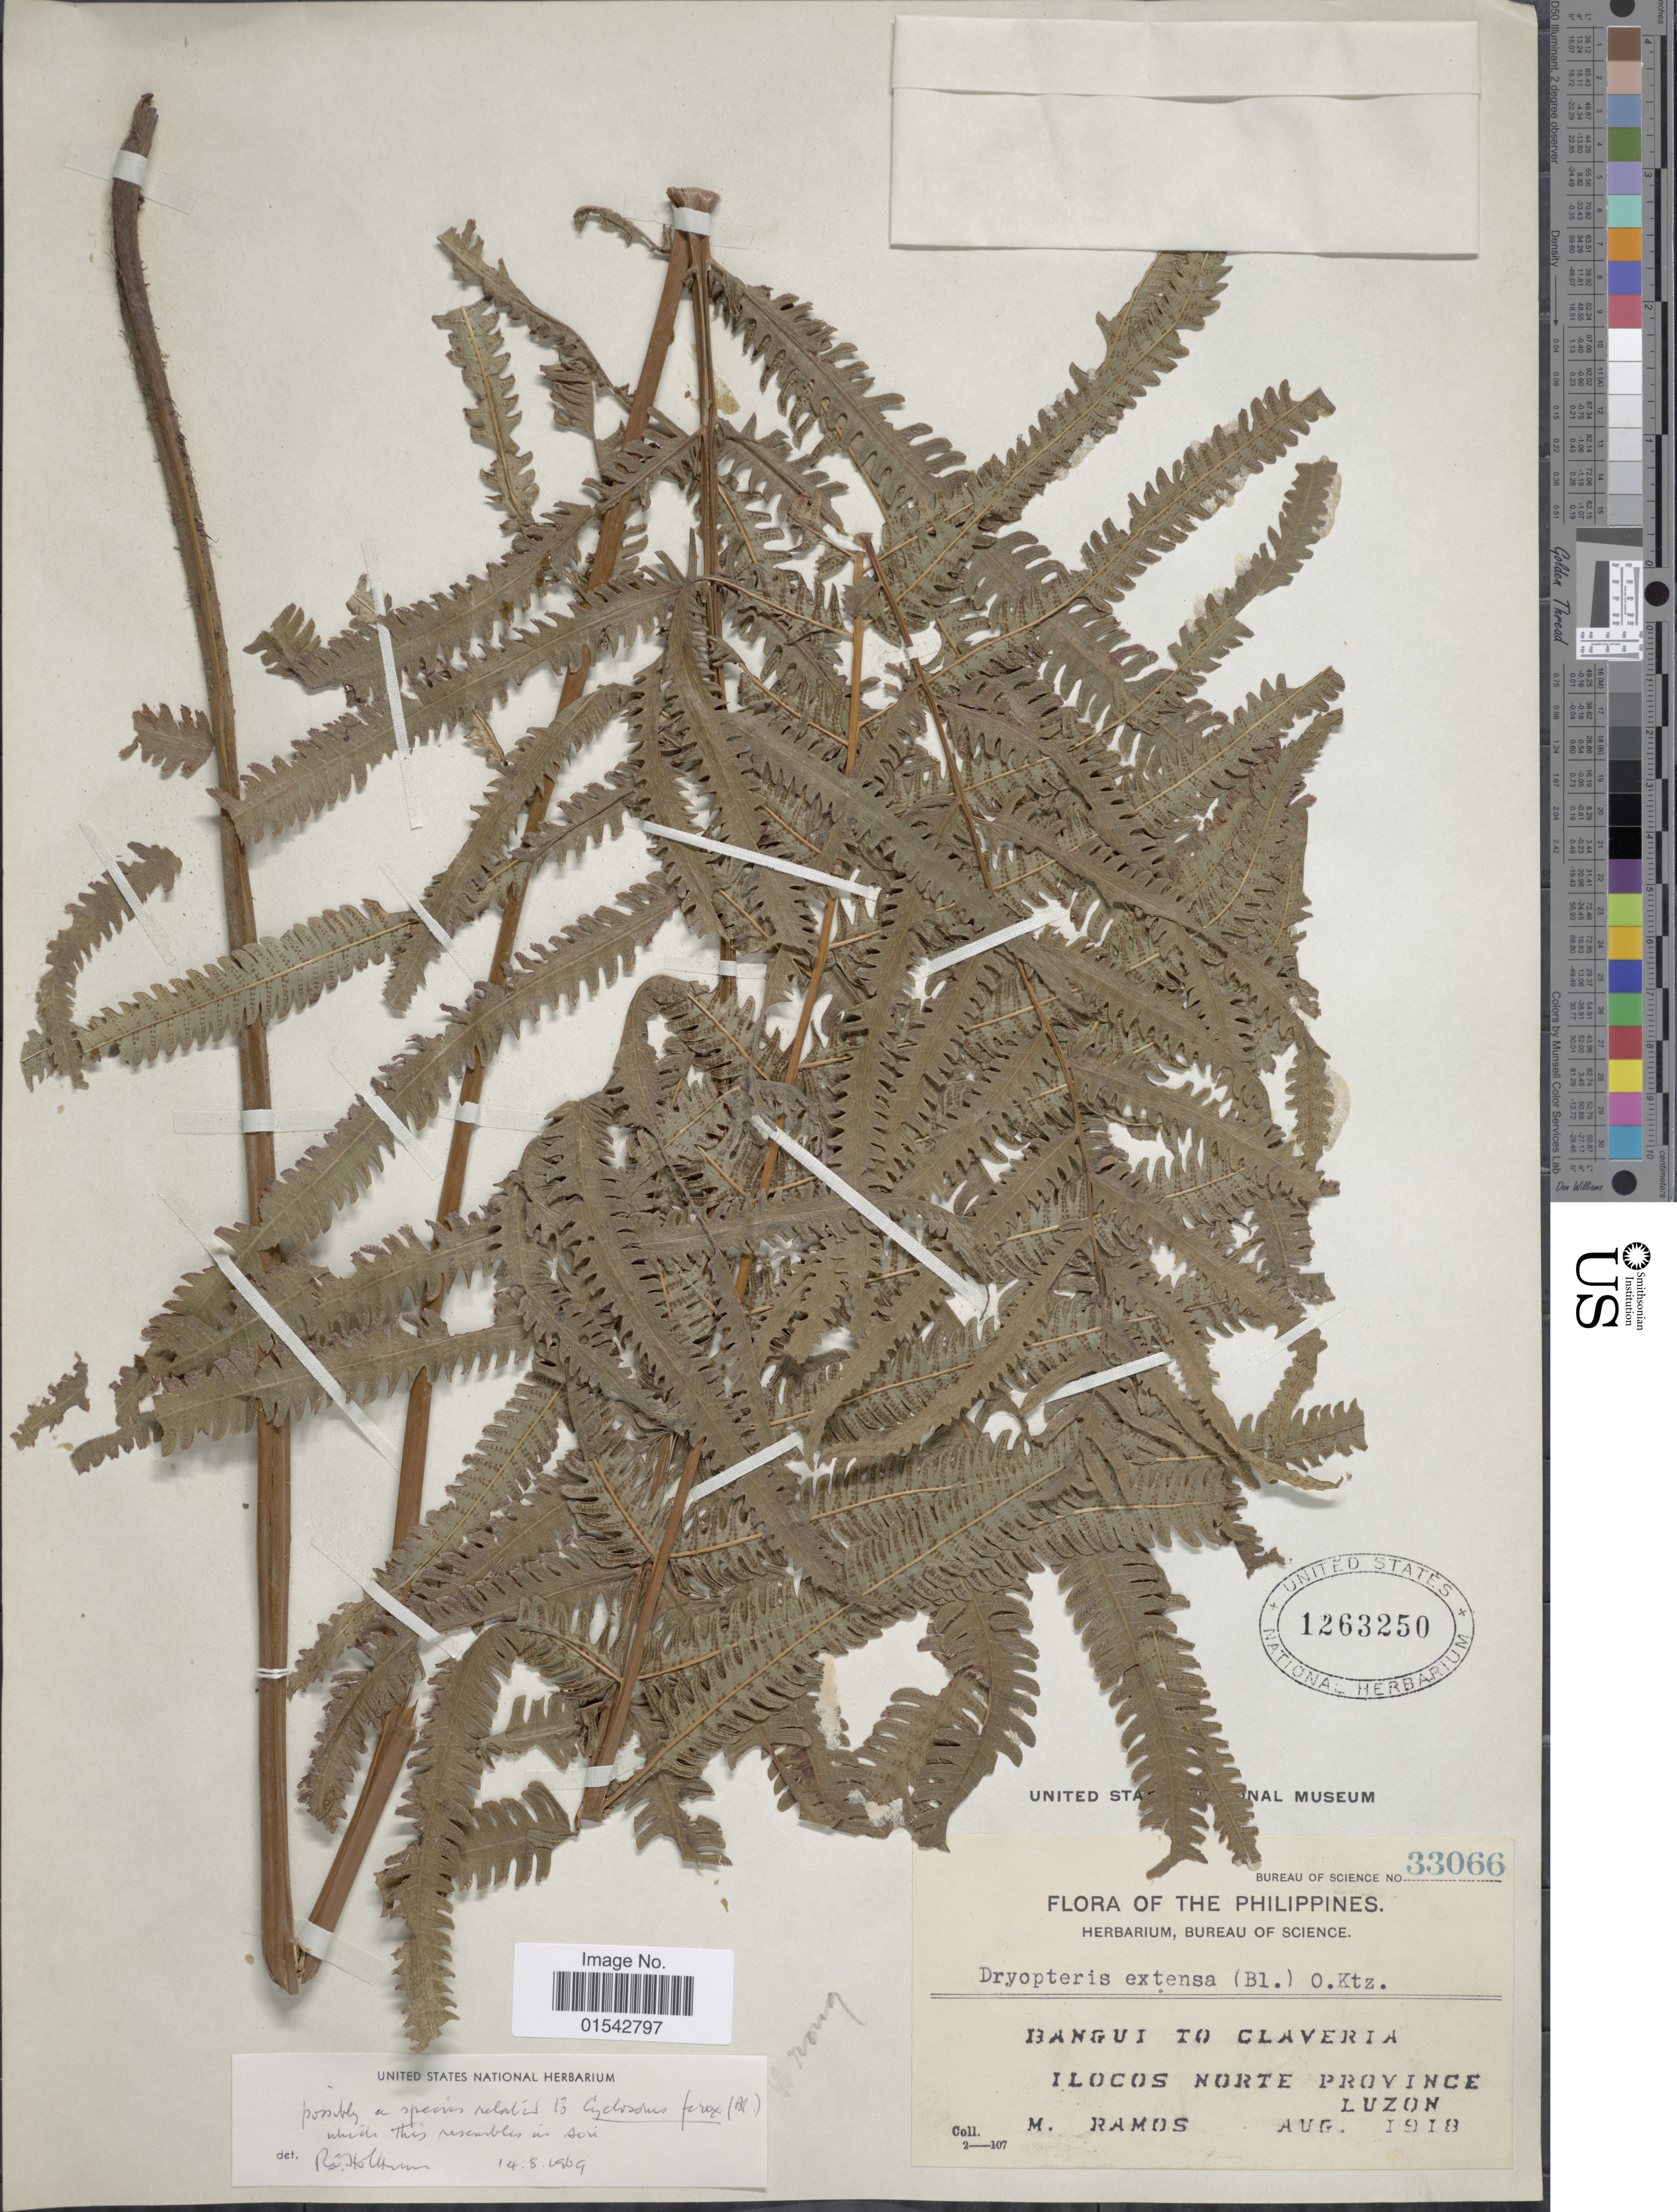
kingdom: Plantae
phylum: Tracheophyta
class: Polypodiopsida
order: Polypodiales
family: Thelypteridaceae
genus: Cyclosorus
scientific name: Cyclosorus sp.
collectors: M. Ramos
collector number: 33066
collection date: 1918-08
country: Philippines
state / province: Ilocos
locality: Philippines, Bangui to Claveria, Ilocos Norte Province, Luzon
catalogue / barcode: US 1263250